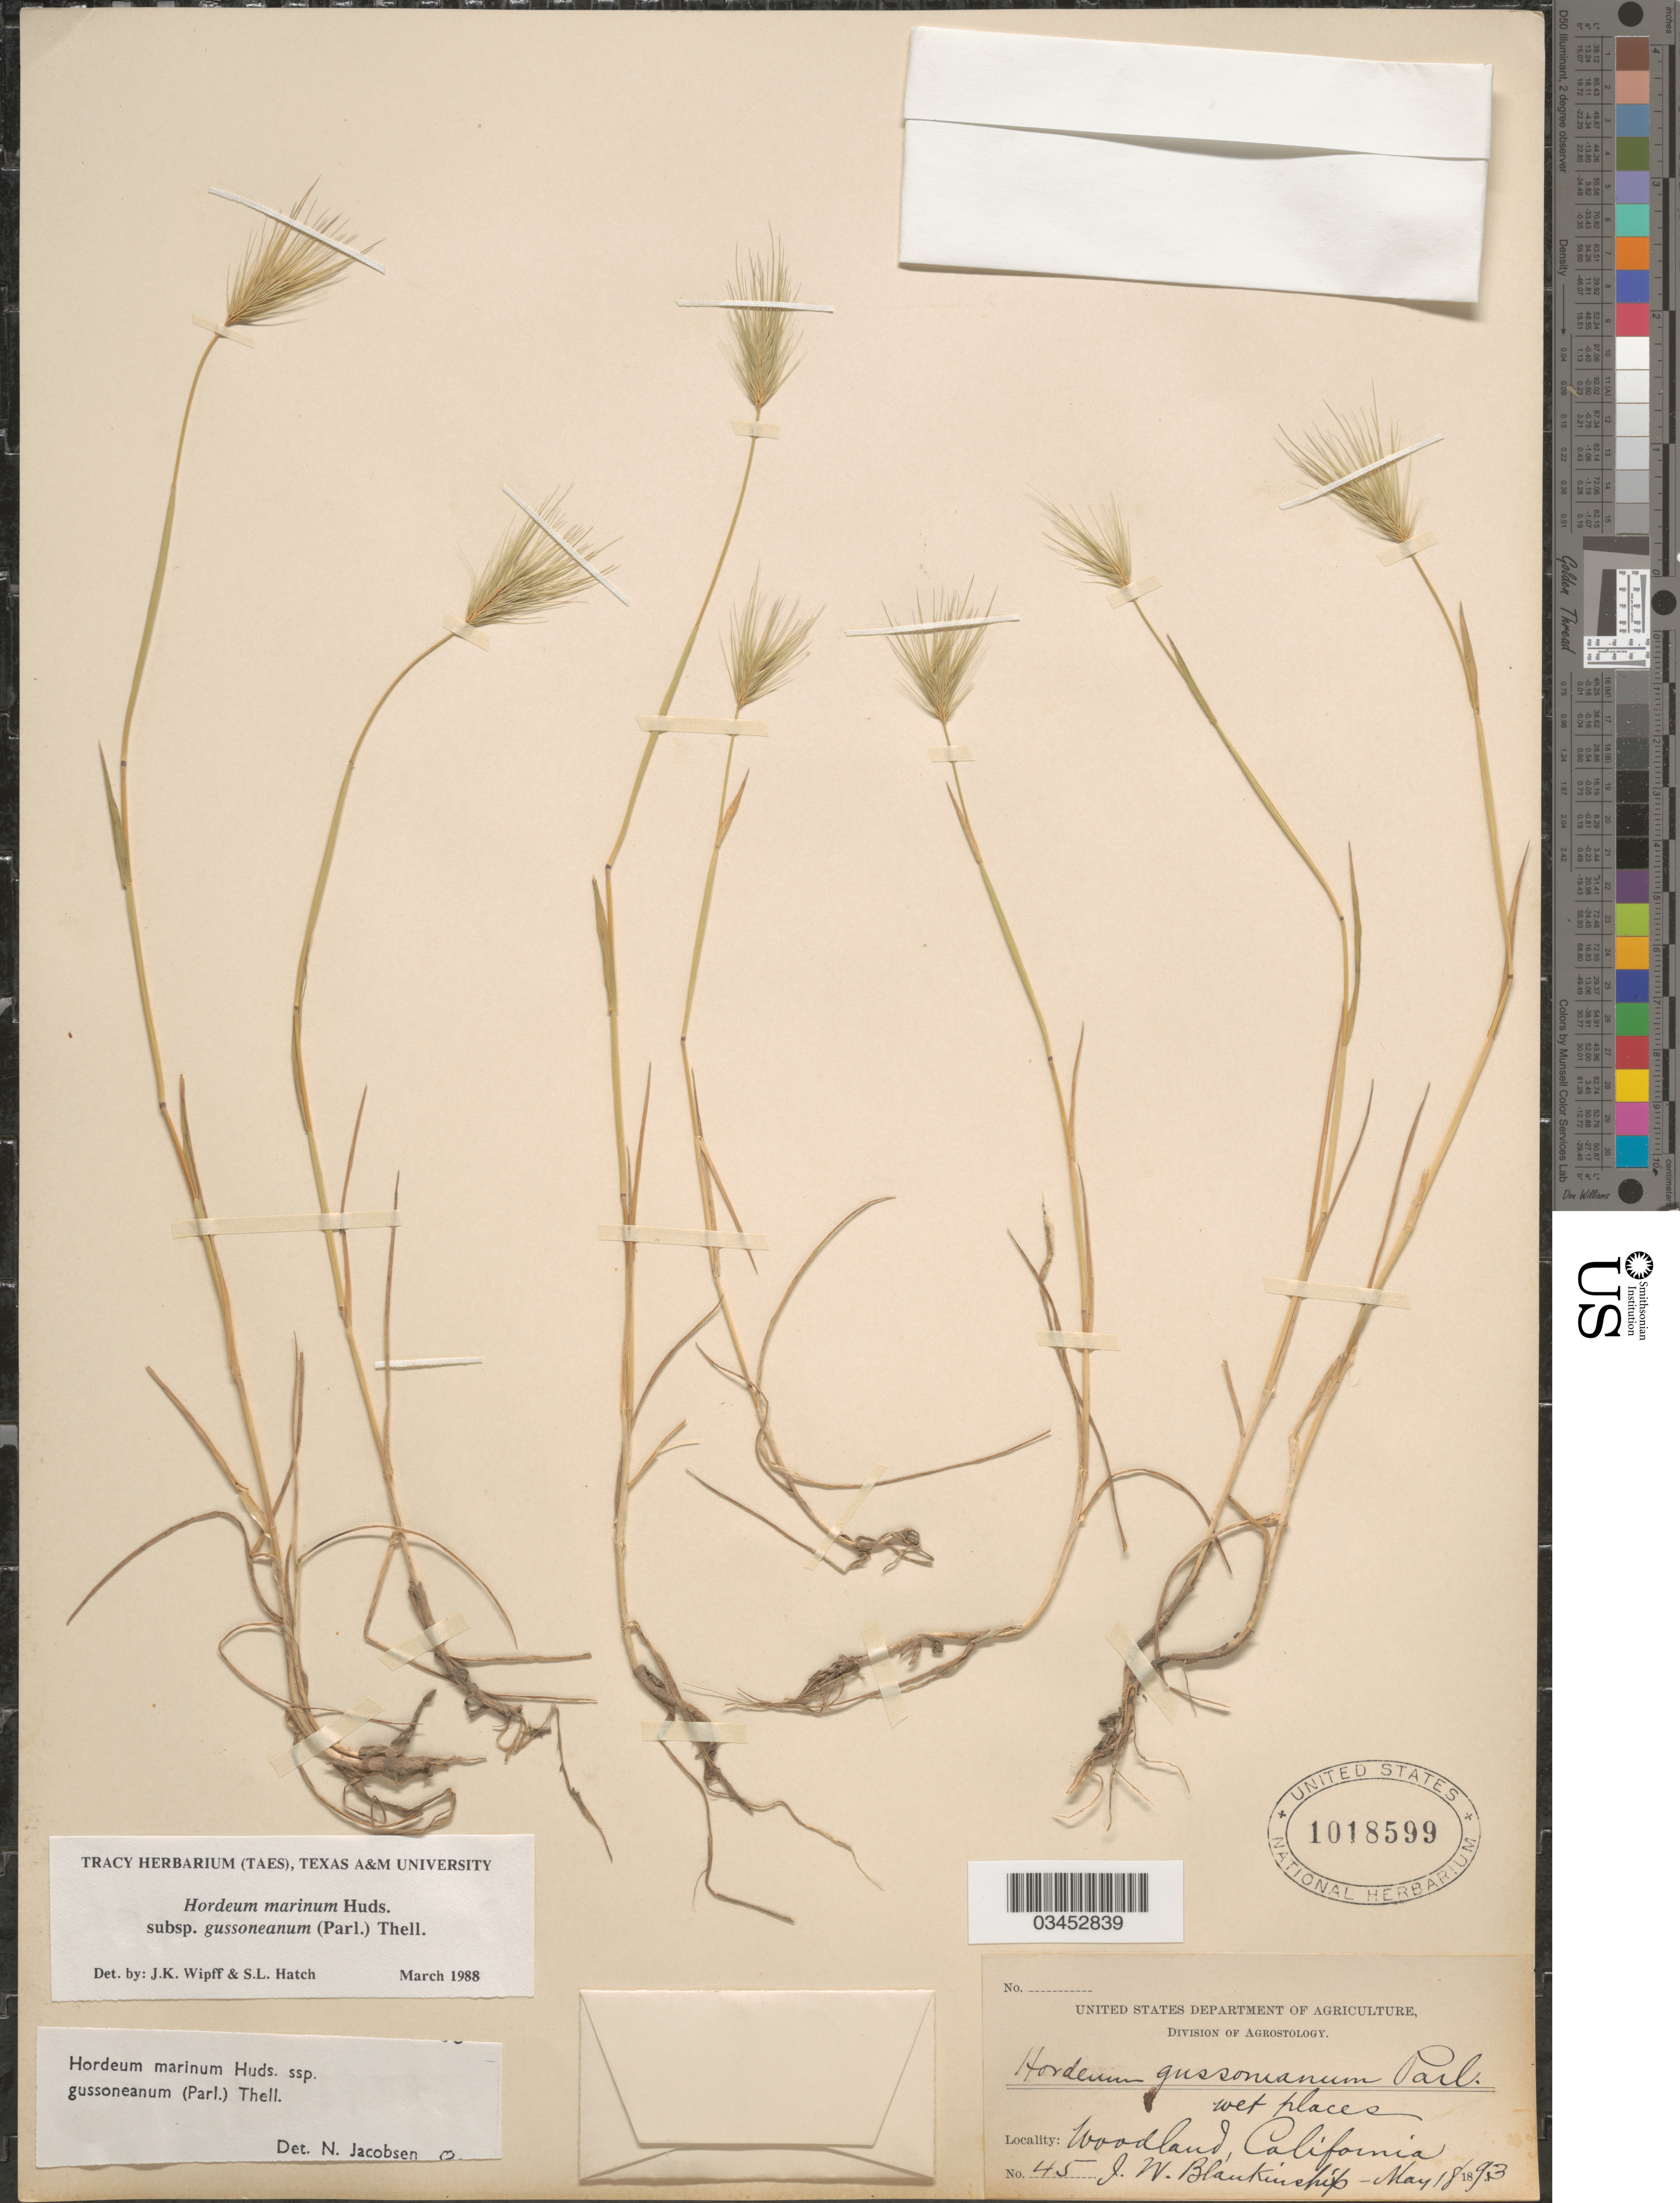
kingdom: Plantae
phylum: Tracheophyta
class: Liliopsida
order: Poales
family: Poaceae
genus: Hordeum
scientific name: Hordeum marinum subsp. gussoneanum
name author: (Parl.) Thell.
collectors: J. W. Blankinship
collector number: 45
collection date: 1893-05-18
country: United States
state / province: California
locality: Woodland.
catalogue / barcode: US 1018599